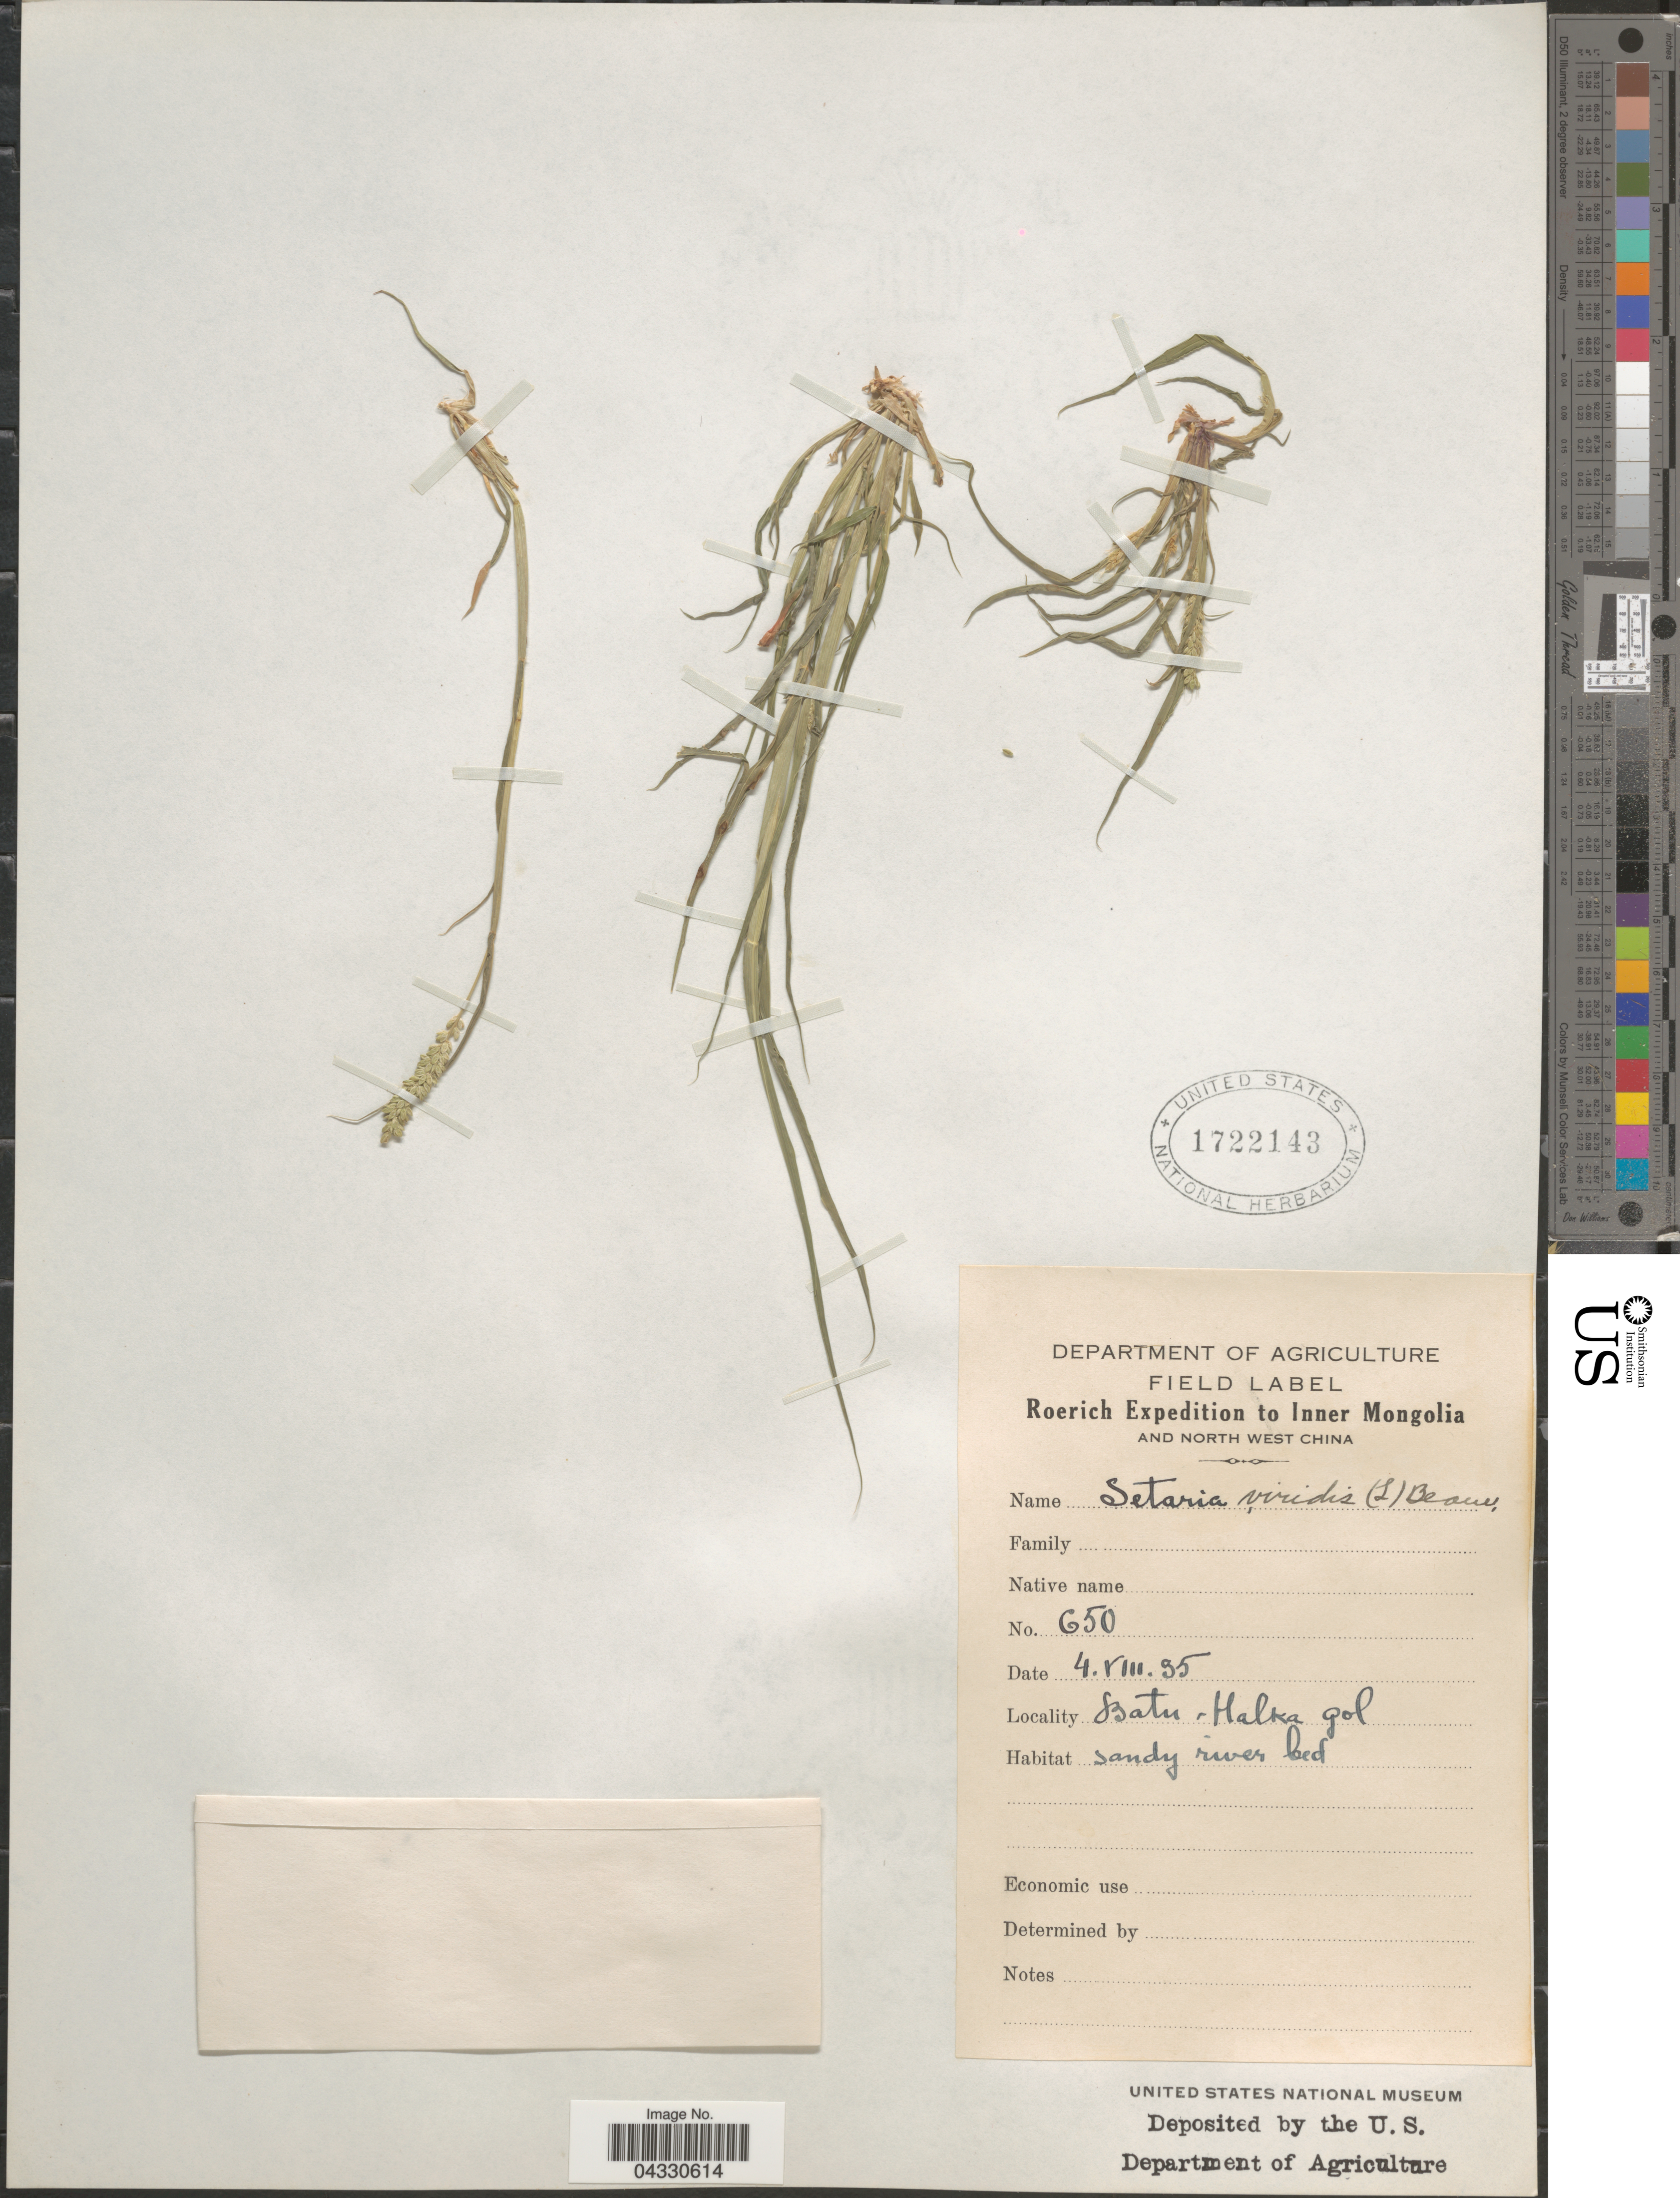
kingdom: Plantae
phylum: Tracheophyta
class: Liliopsida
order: Poales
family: Poaceae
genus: Setaria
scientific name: Setaria viridis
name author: (L.) P. Beauv.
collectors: Roerich Expedition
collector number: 650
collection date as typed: Transcribed d/m/y: 4/8/35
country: China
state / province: Nei Monggol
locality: Inner Mongolia and North West China. Batu-Halka gol.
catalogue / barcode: US 1722143